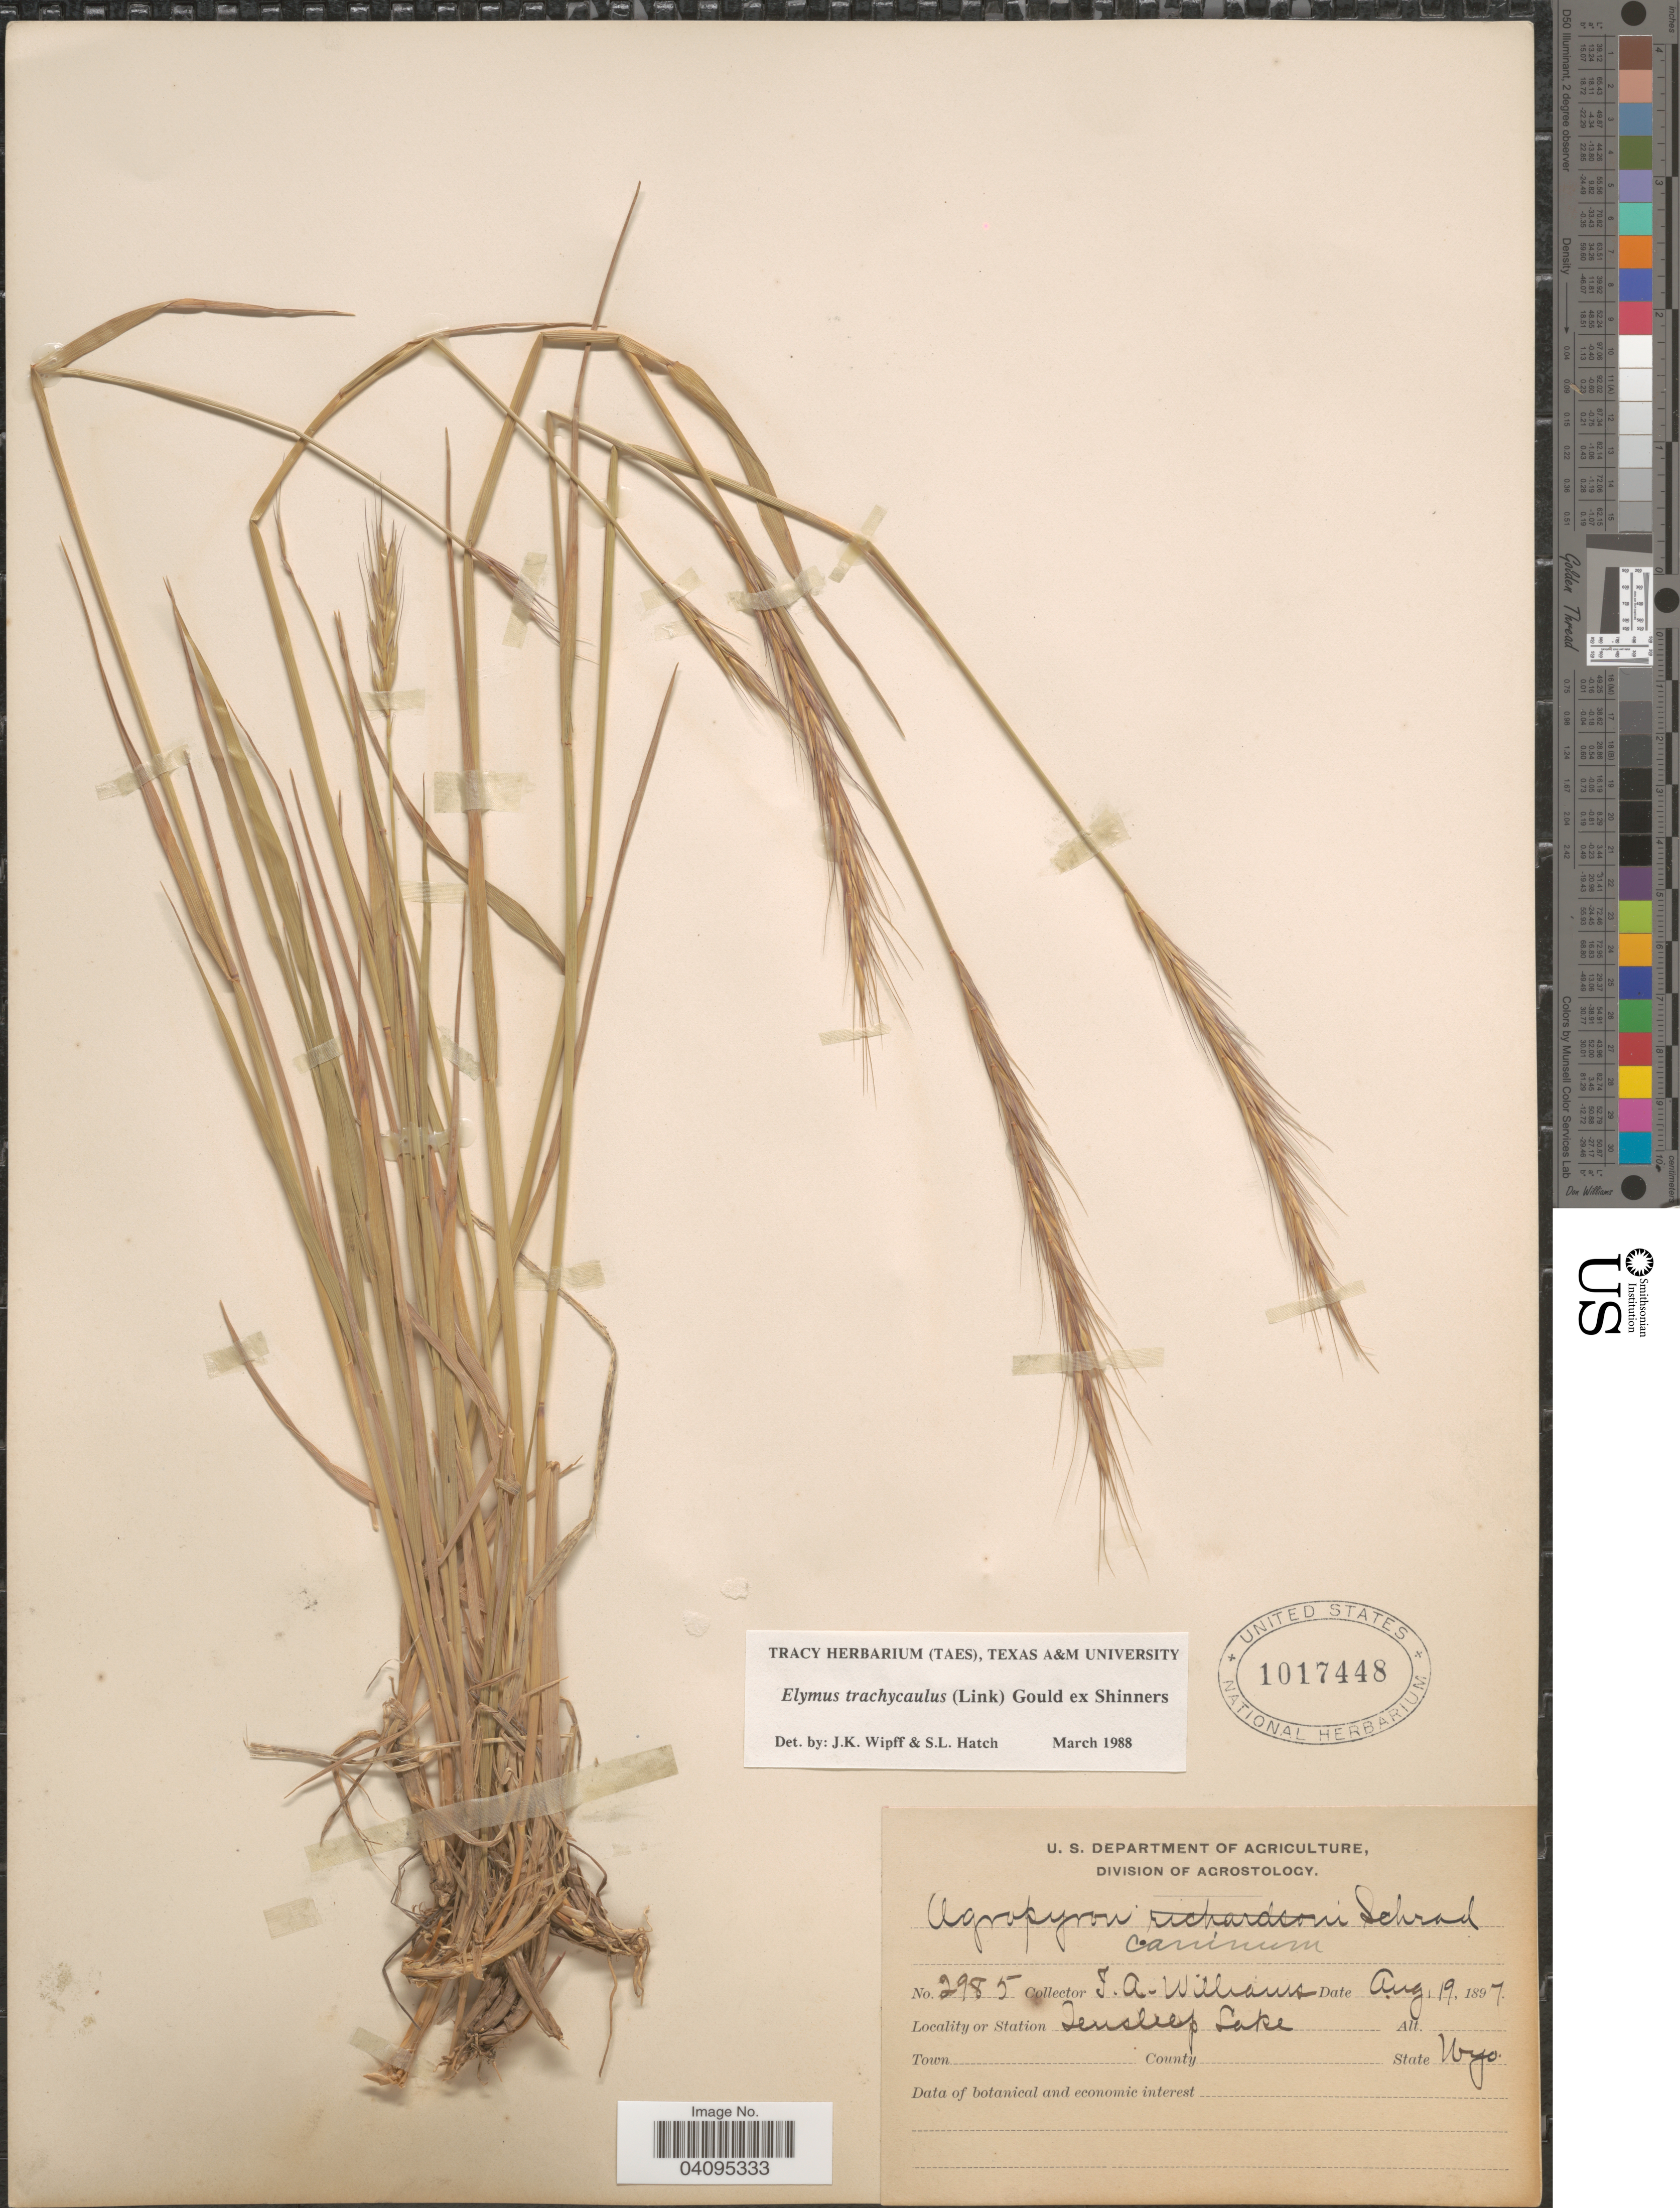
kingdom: Plantae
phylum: Tracheophyta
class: Liliopsida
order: Poales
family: Poaceae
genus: Elymus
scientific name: Elymus trachycaulus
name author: (Link) Gould ex Shinners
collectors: T. Williams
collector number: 2985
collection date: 1897-08-19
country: United States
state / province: Wyoming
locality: Tensleep Lake.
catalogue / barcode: US 1017448